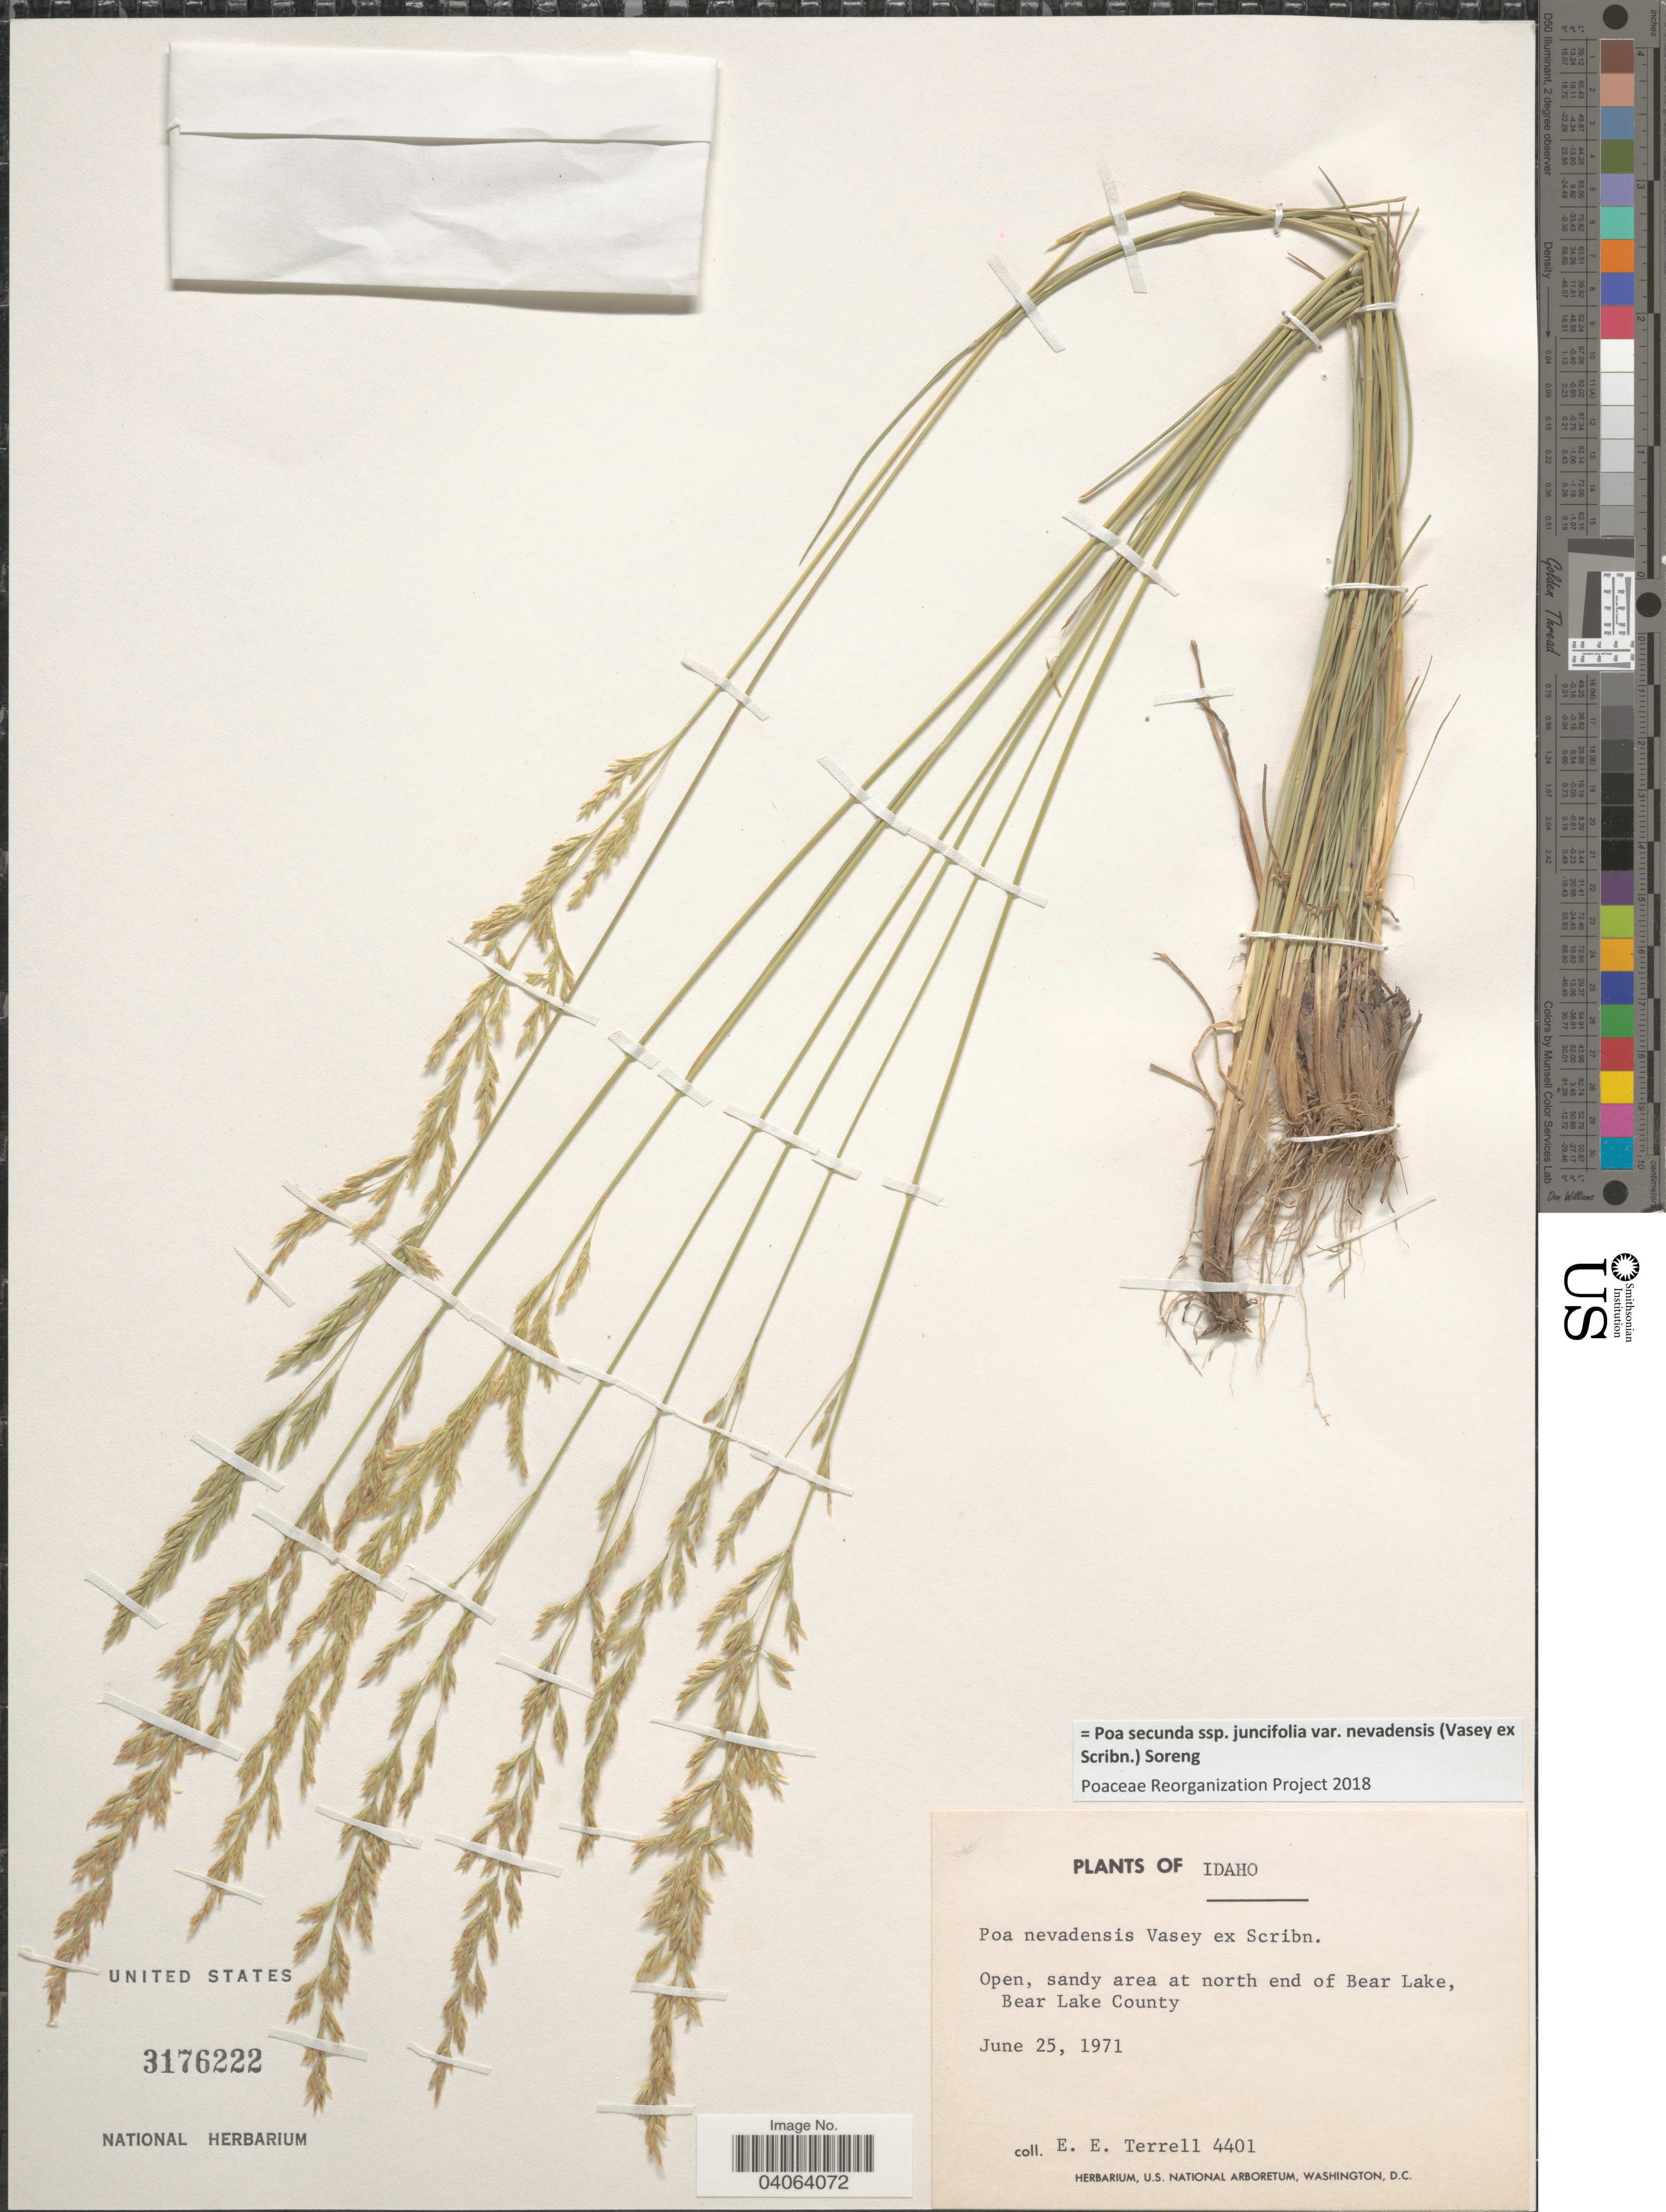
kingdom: Plantae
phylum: Tracheophyta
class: Liliopsida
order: Poales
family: Poaceae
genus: Poa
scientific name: Poa secunda subsp. juncifolia var. nevadensis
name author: (Vasey ex Scribn.) Soreng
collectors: E. E. Terrell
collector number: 4401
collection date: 1971-06-25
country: United States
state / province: Idaho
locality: Open, sandy area at north end of Bear Lake, Bear Lake County.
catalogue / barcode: US 3176222